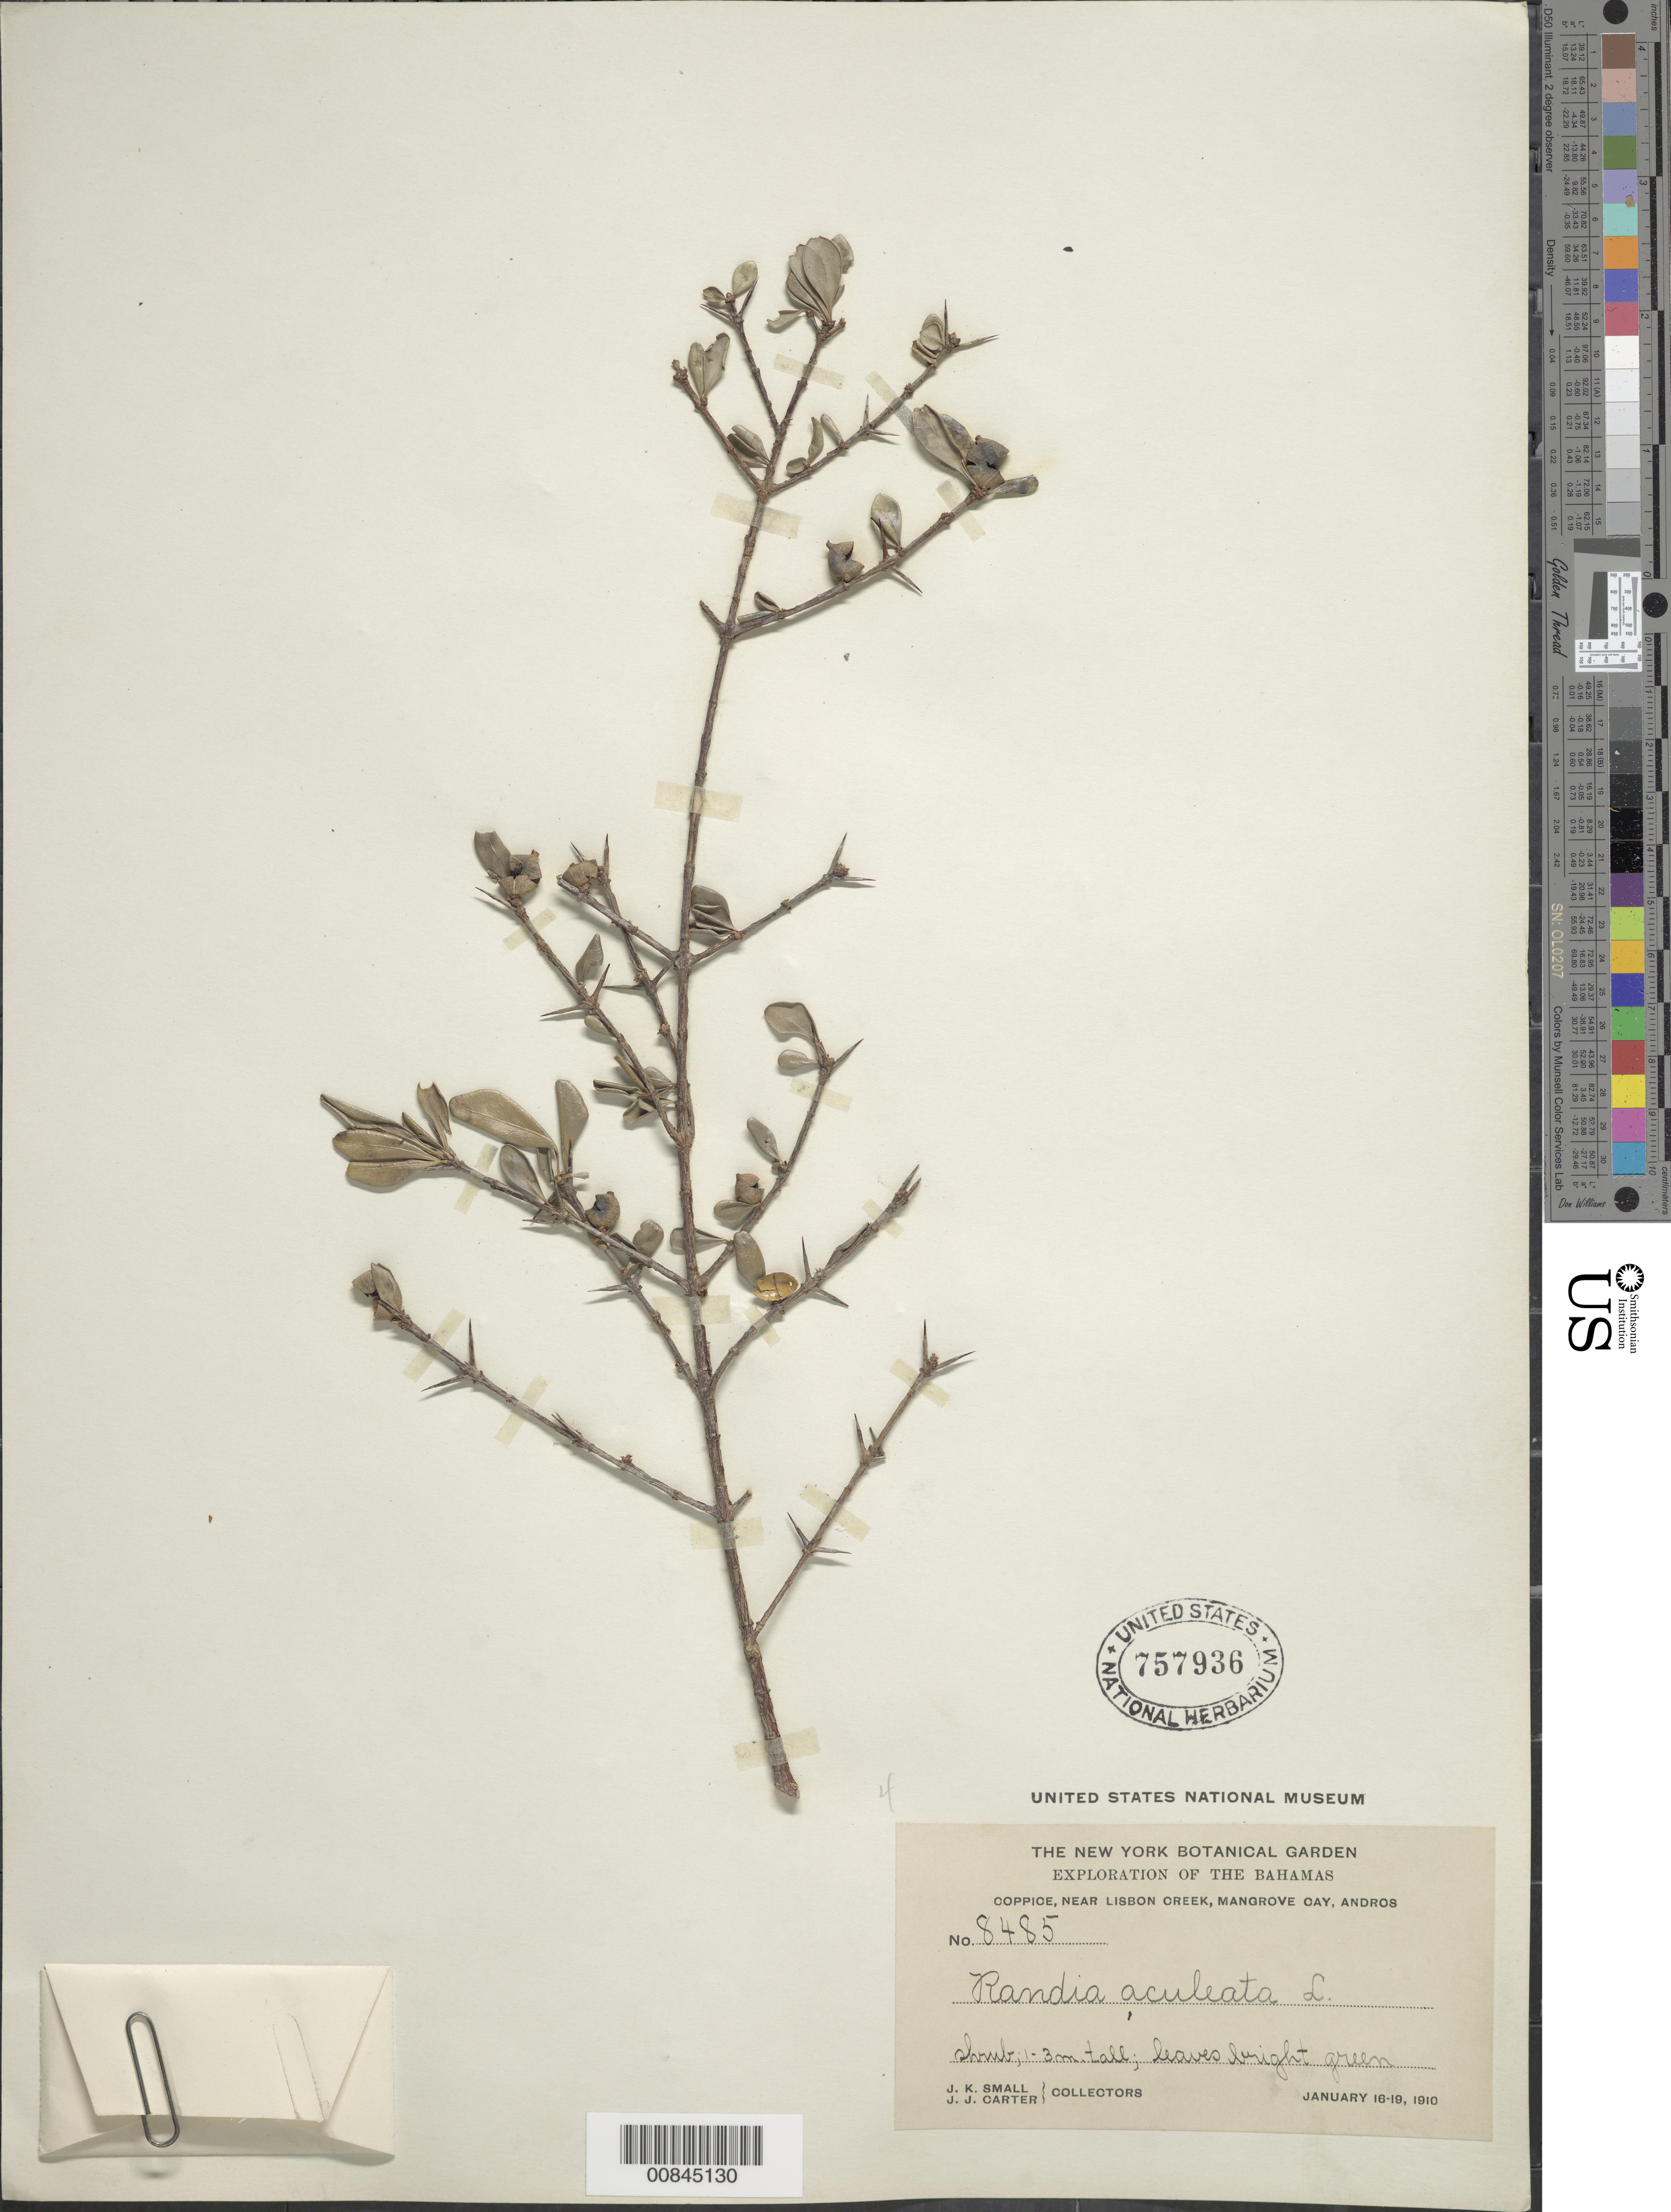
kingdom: Plantae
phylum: Tracheophyta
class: Magnoliopsida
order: Gentianales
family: Rubiaceae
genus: Randia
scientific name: Randia aculeata var. aculeata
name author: L.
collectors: J. K. Small & J. J. Carter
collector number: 8485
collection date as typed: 16 Jan 1910 to 19 Jan 1910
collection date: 1910-01-16/1910-01-19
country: Bahamas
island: Andros I.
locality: Near Lisbon Creek, Mangrove Cay, Andros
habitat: Coppice near creek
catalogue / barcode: US 757936